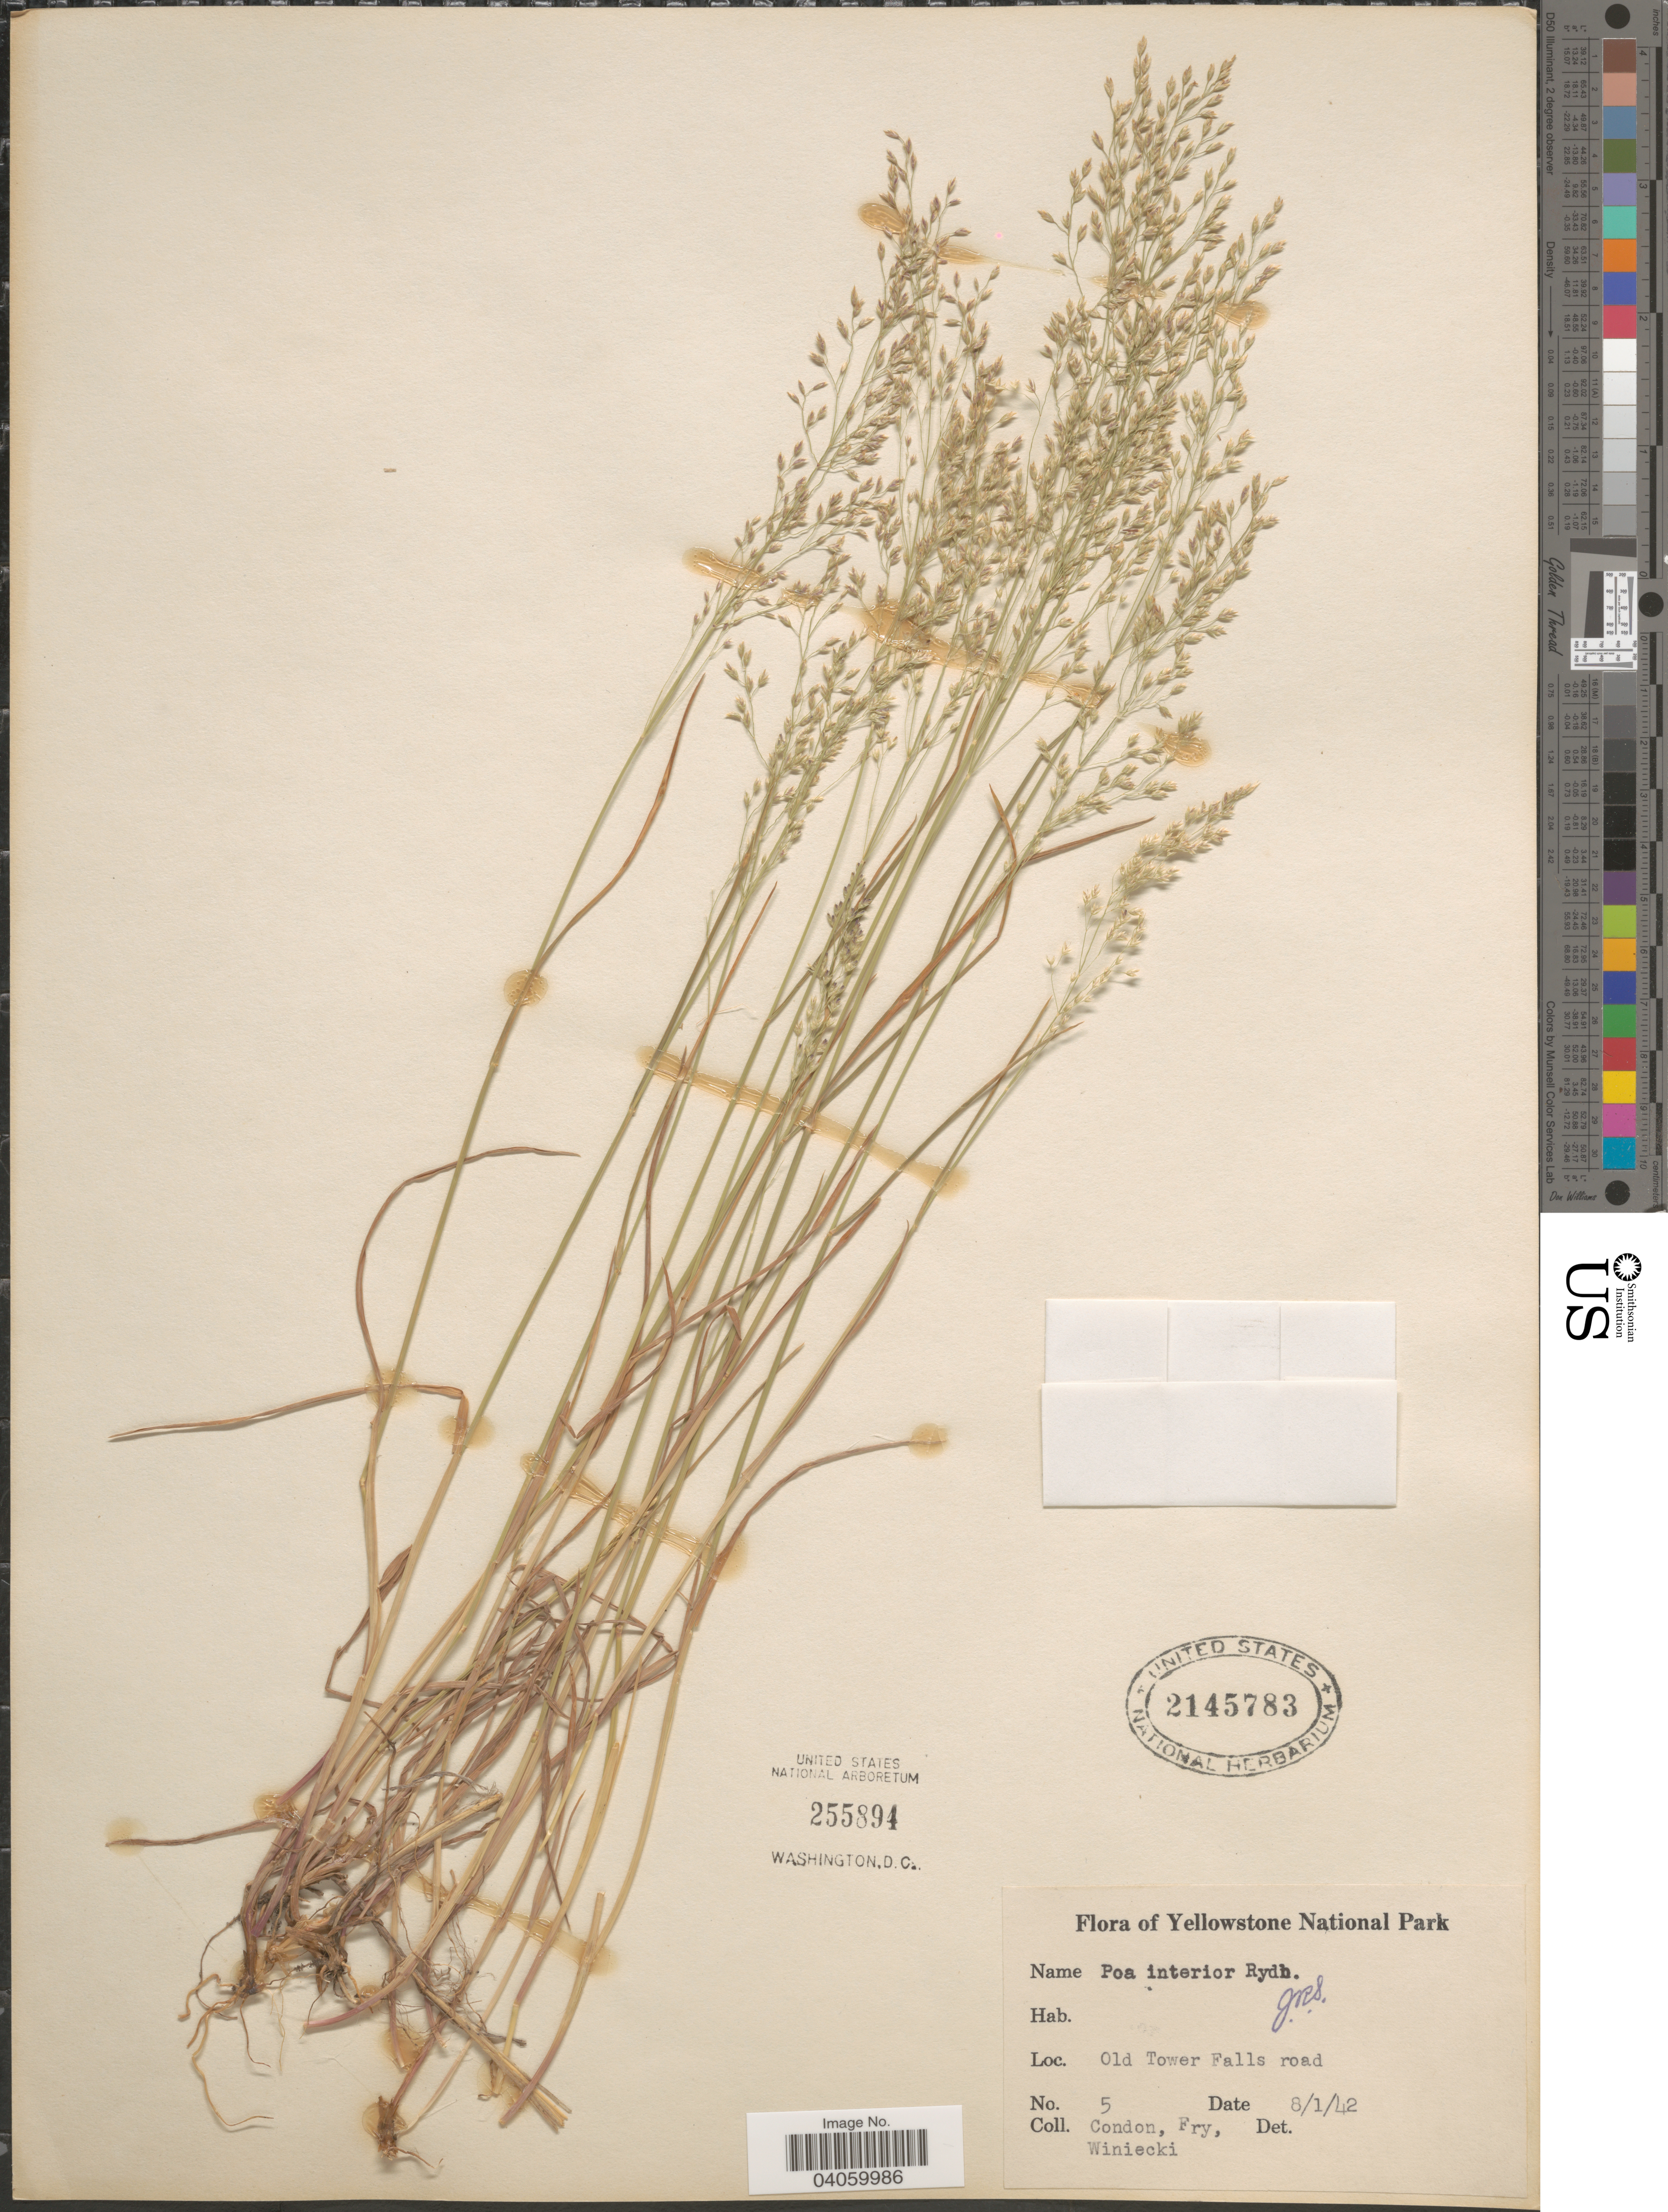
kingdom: Plantae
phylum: Tracheophyta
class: Liliopsida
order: Poales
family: Poaceae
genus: Poa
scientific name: Poa interior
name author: Rydb.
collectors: Condon, -. Fry & Winiecki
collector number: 5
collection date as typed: Transcribed d/m/y: 1/8/42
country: United States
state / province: Wyoming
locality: Yellowstone National Park. Old Tower Falls road.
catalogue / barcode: US 2145783